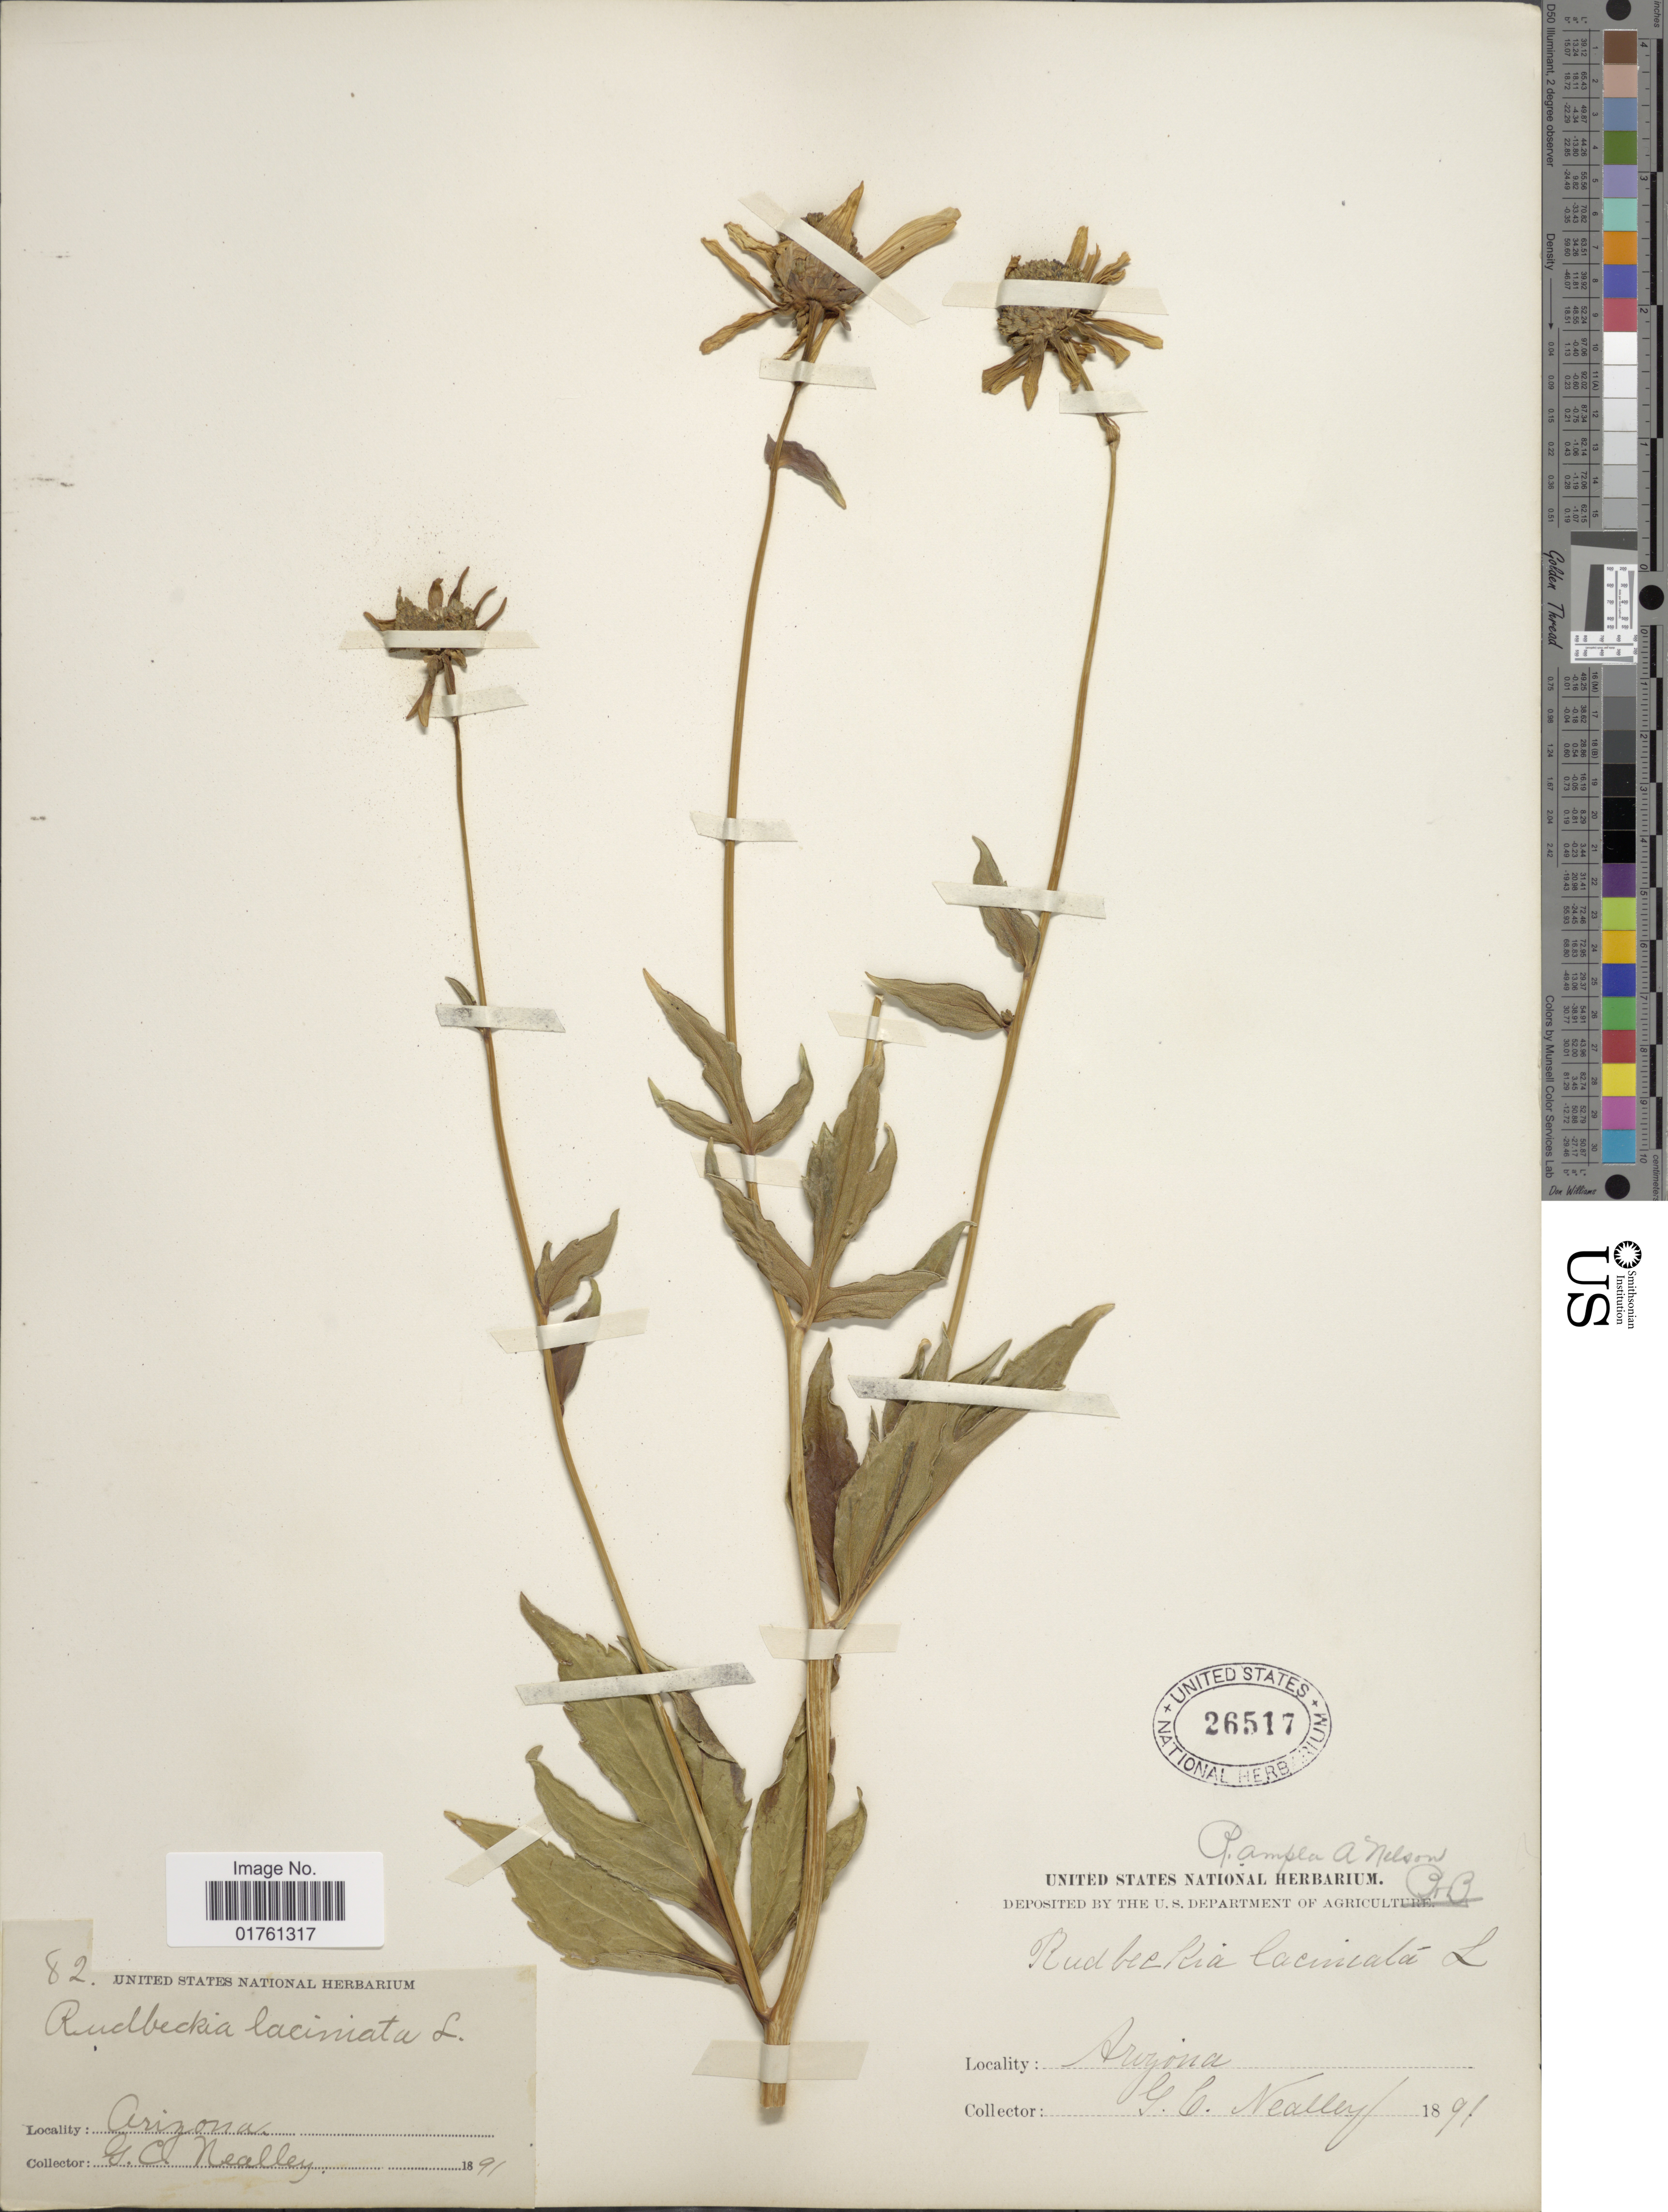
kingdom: Plantae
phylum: Tracheophyta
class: Magnoliopsida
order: Asterales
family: Asteraceae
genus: Rudbeckia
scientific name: Rudbeckia laciniata var. ampla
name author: (A. Nelson) Cronq.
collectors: G. C. Nealley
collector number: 82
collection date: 1891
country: United States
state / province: Arizona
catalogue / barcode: US 26517